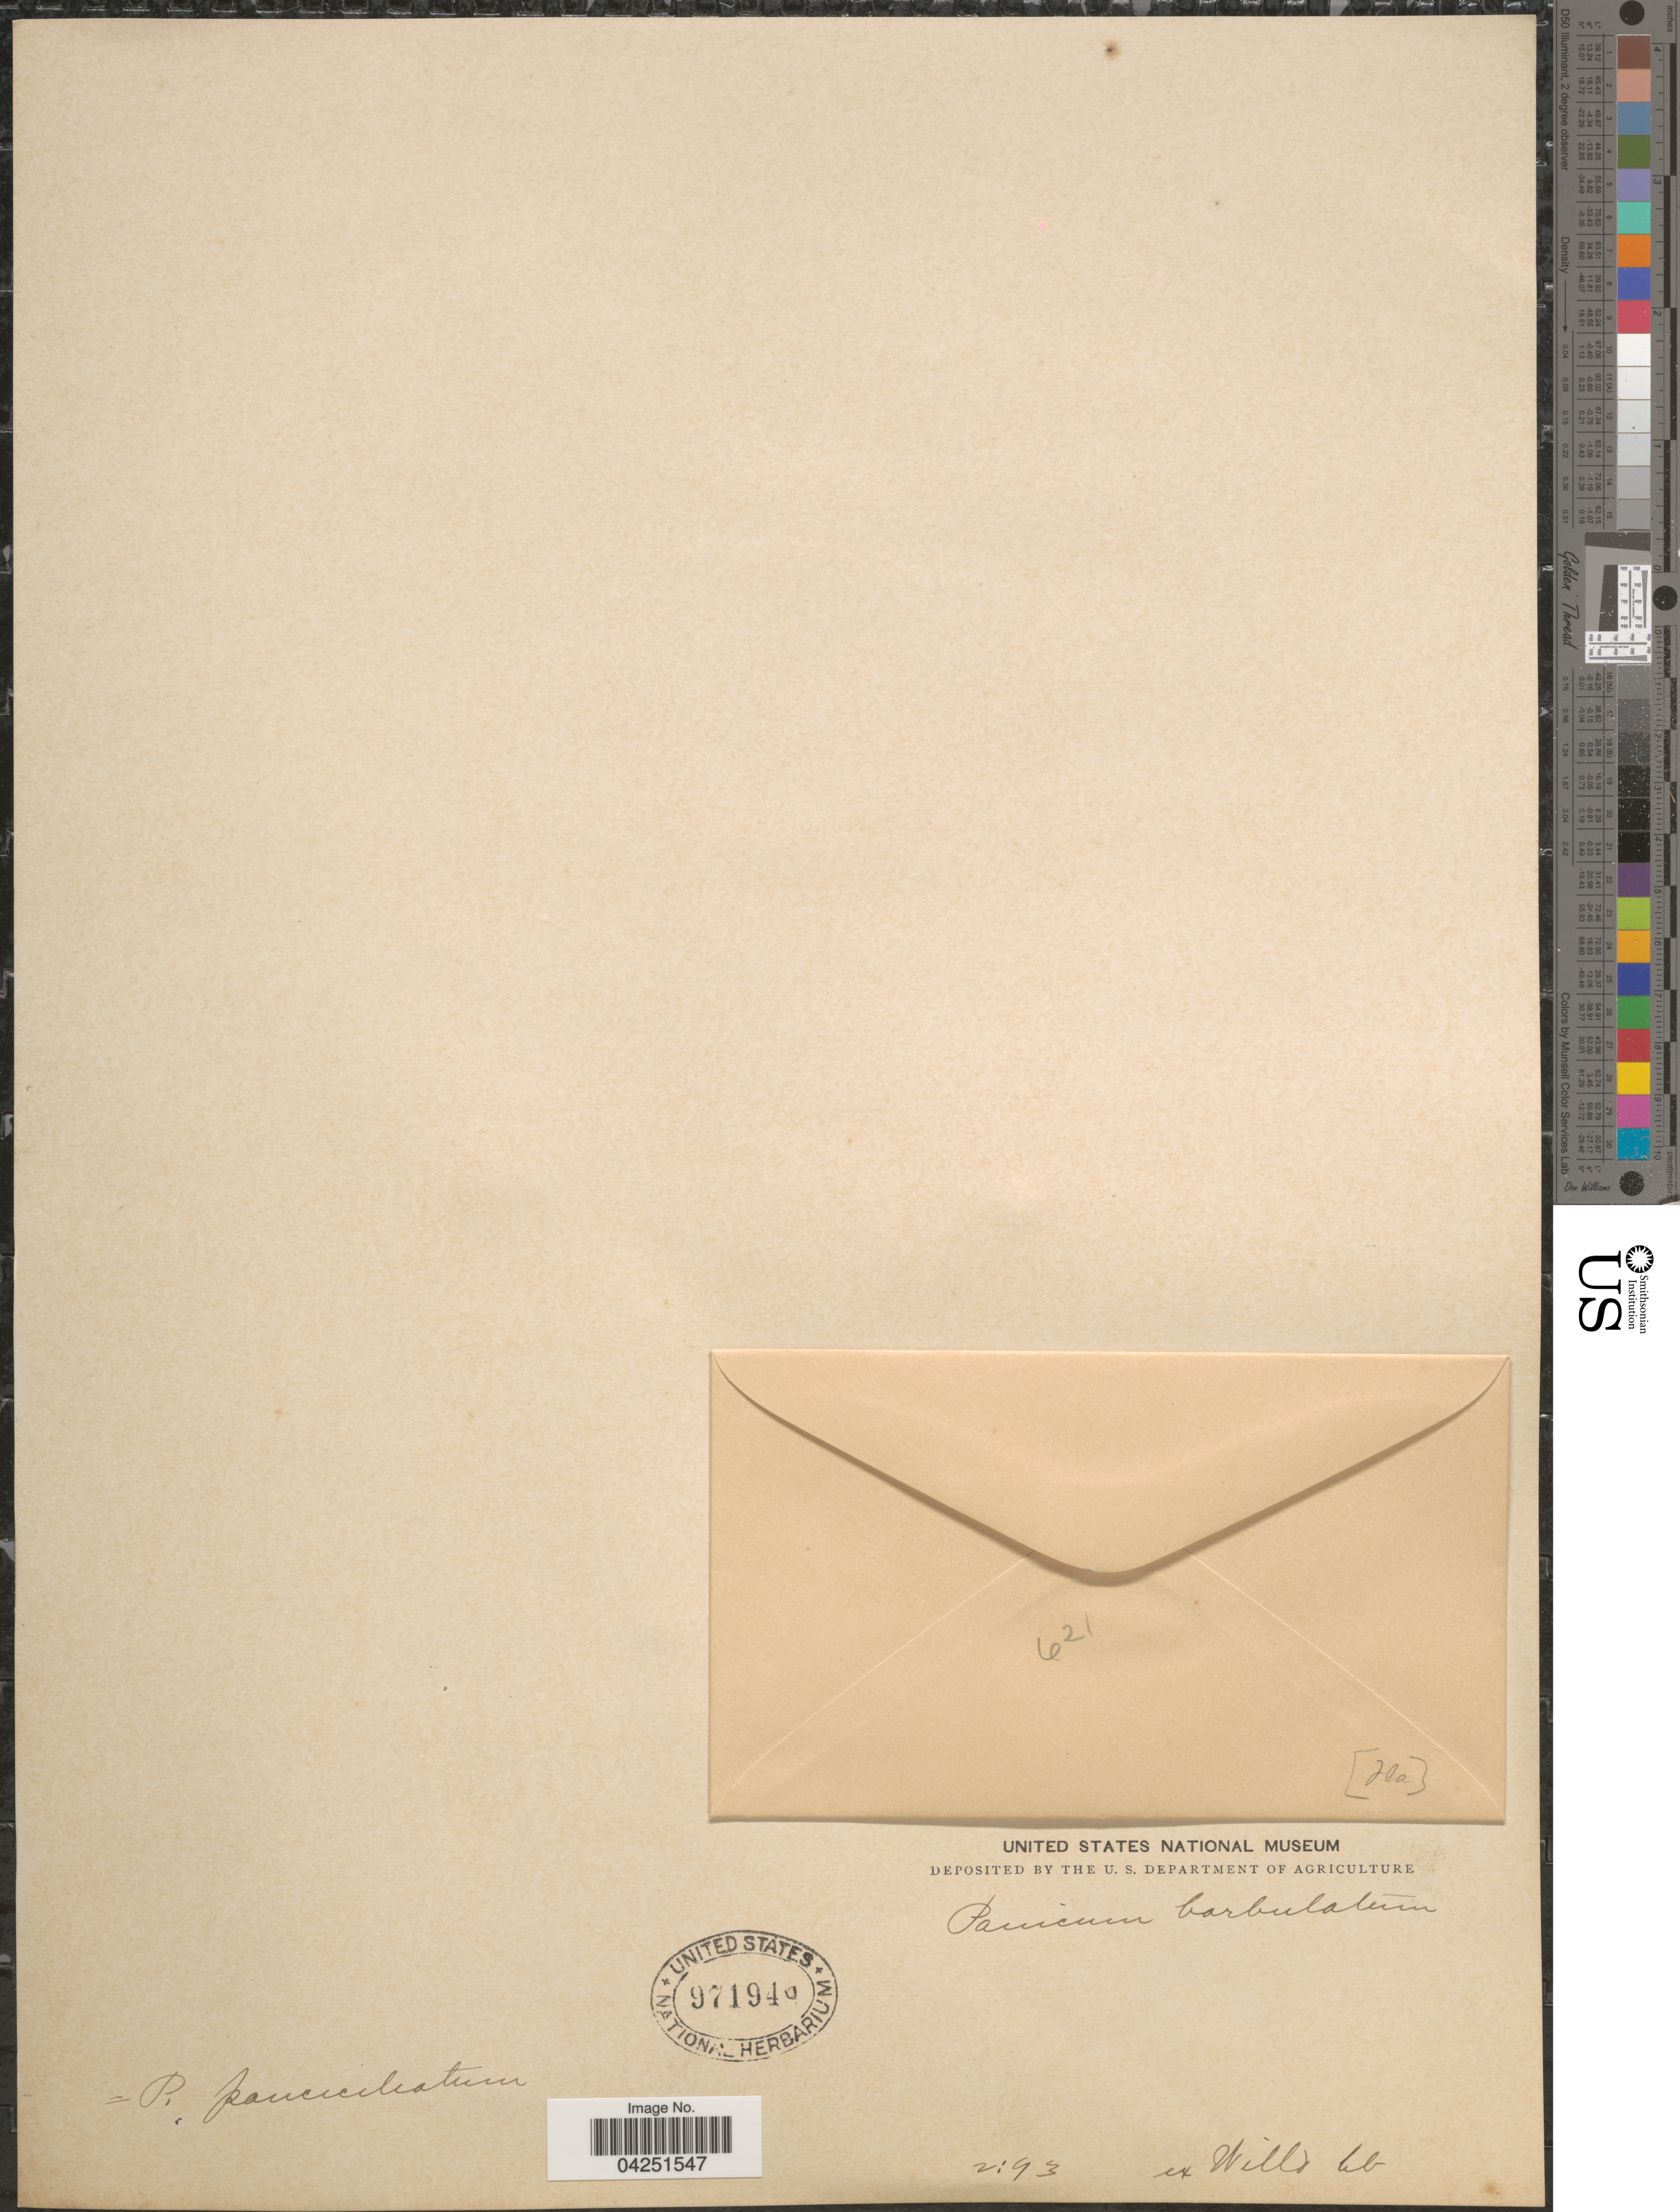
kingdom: Plantae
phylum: Tracheophyta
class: Liliopsida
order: Poales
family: Poaceae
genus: Dichanthelium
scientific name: Dichanthelium acuminatum var. acuminatum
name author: (Sw.) Gould & C.A. Clark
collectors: Ex herb. Willd.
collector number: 621?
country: United States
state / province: Florida